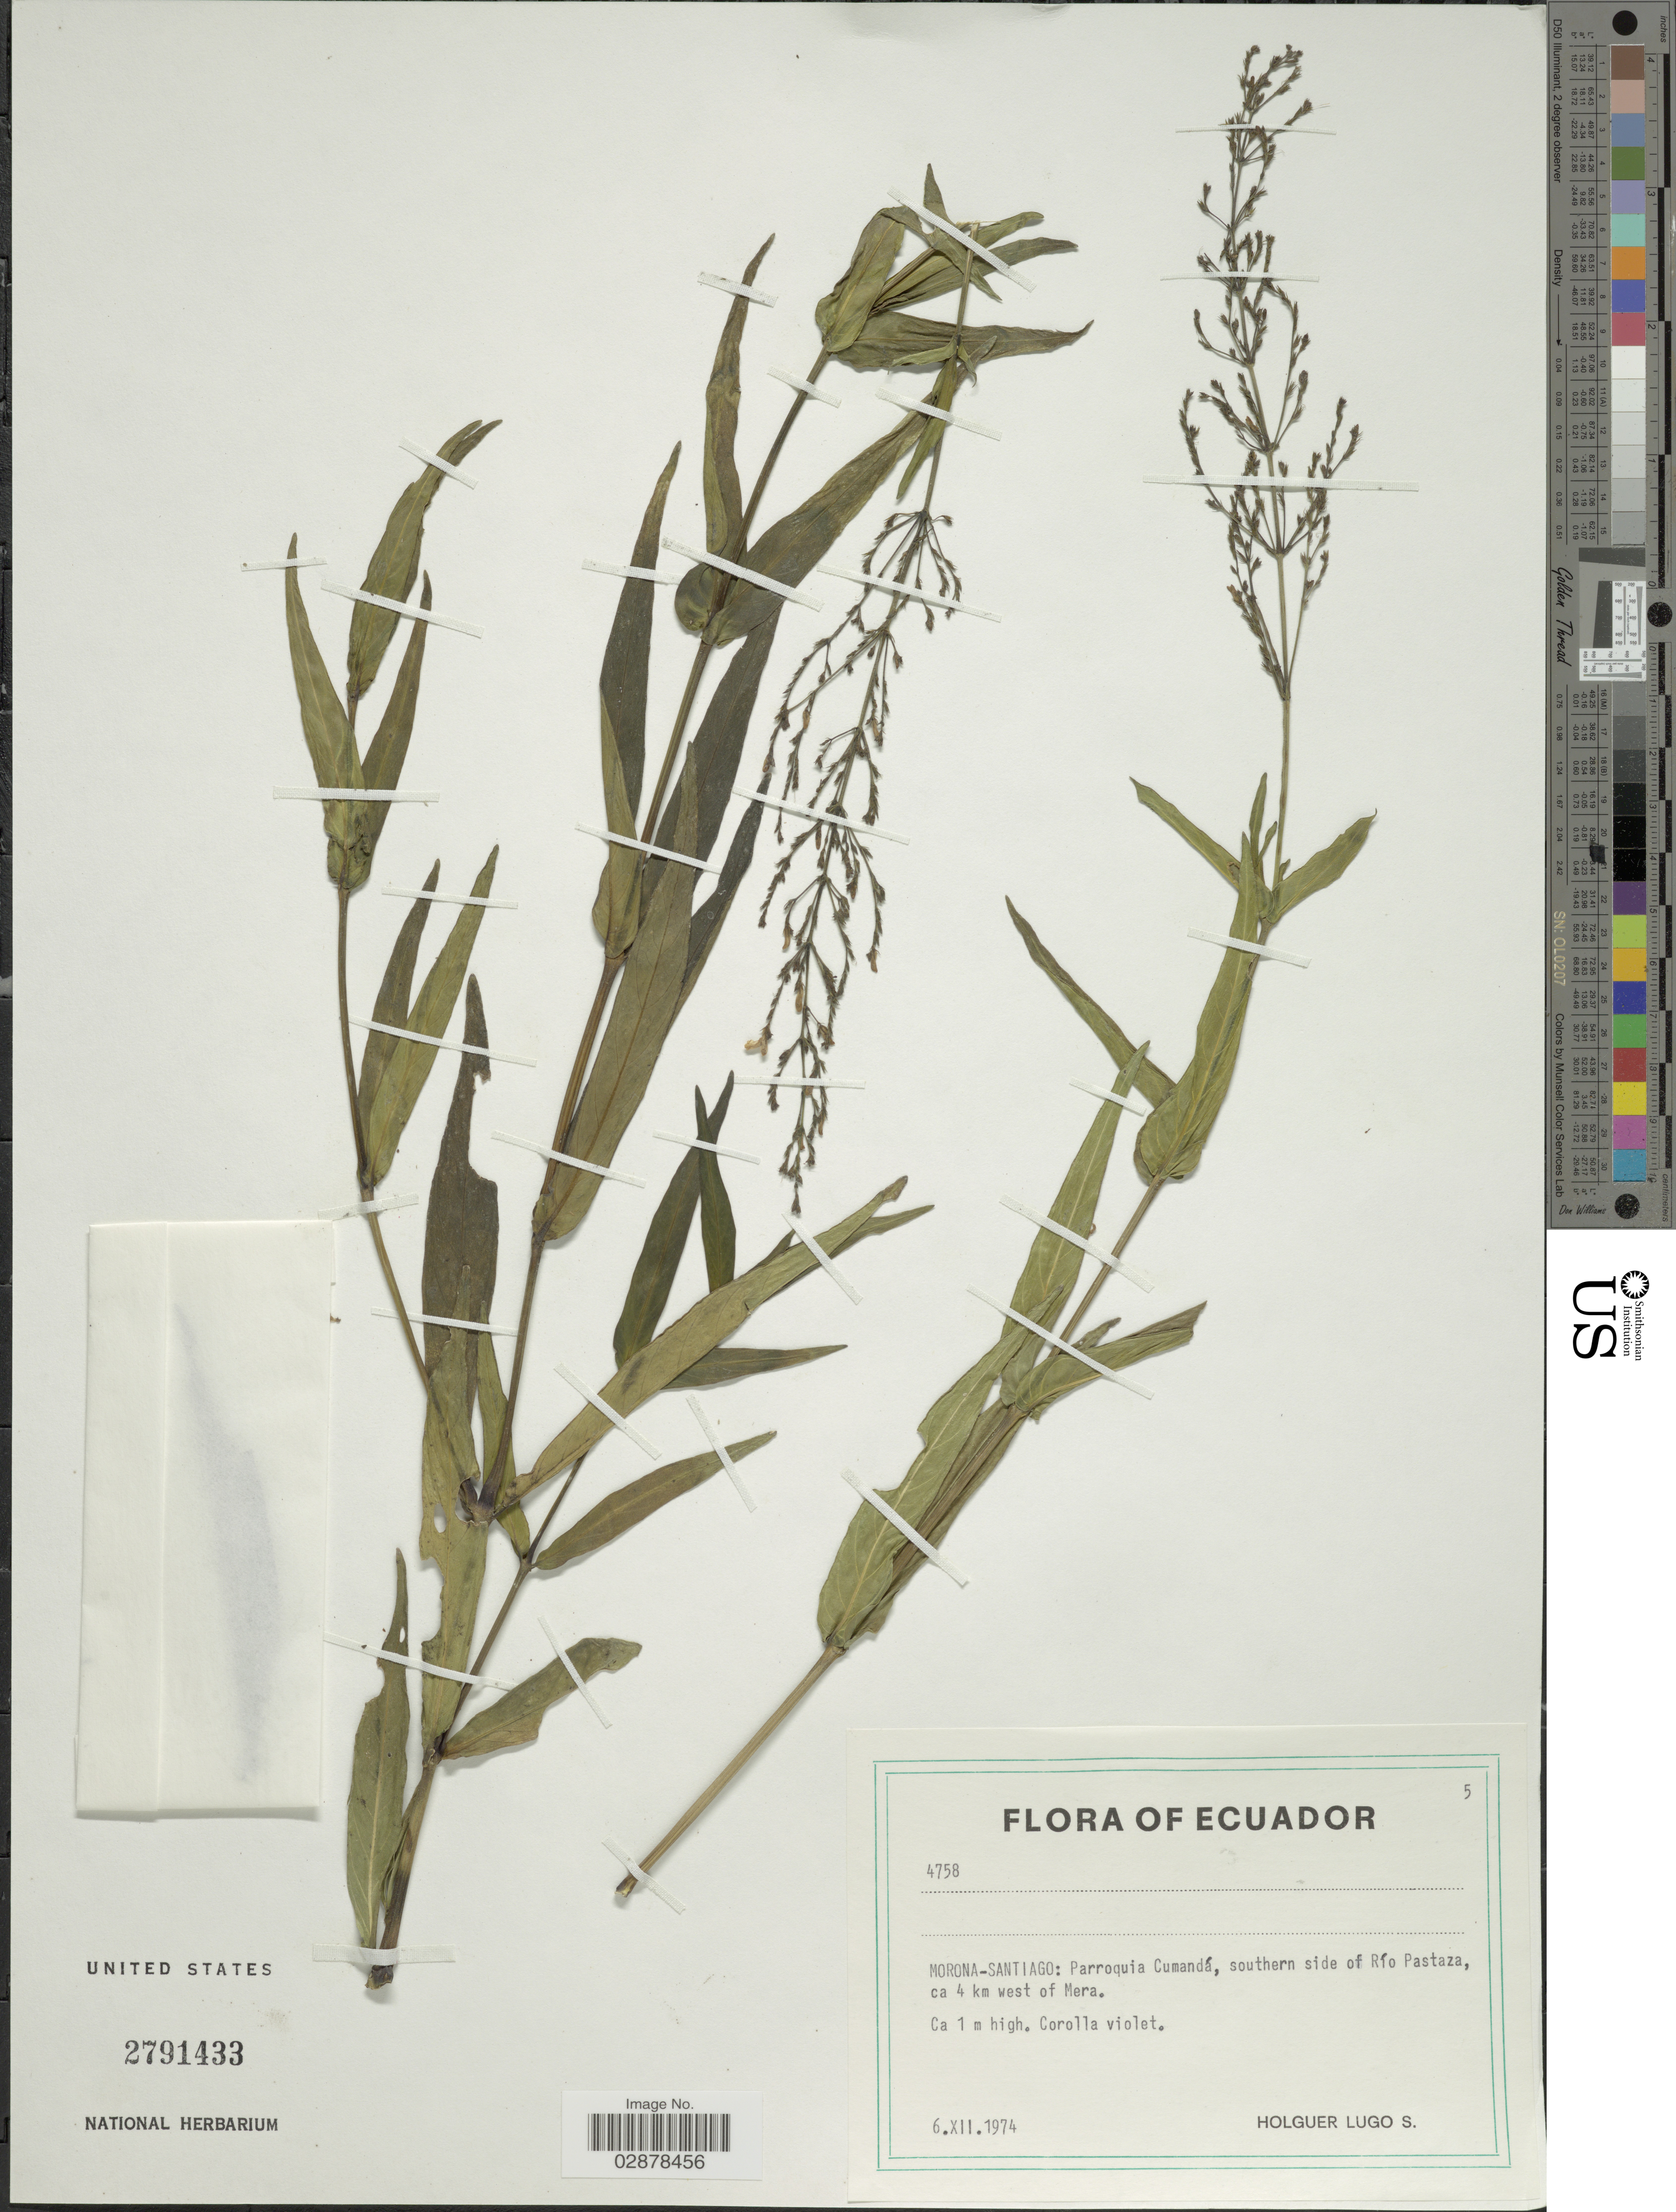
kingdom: Plantae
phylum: Tracheophyta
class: Magnoliopsida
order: Lamiales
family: Acanthaceae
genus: Justicia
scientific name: Justicia comata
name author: (L.) Lam.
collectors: H. Lugo S.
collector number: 4758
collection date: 1974-12-06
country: Ecuador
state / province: Morona-Santiago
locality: Parroquia Cumandá, southern side of Río Pastaza, ca 4 km west of Mera.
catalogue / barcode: US 2791433